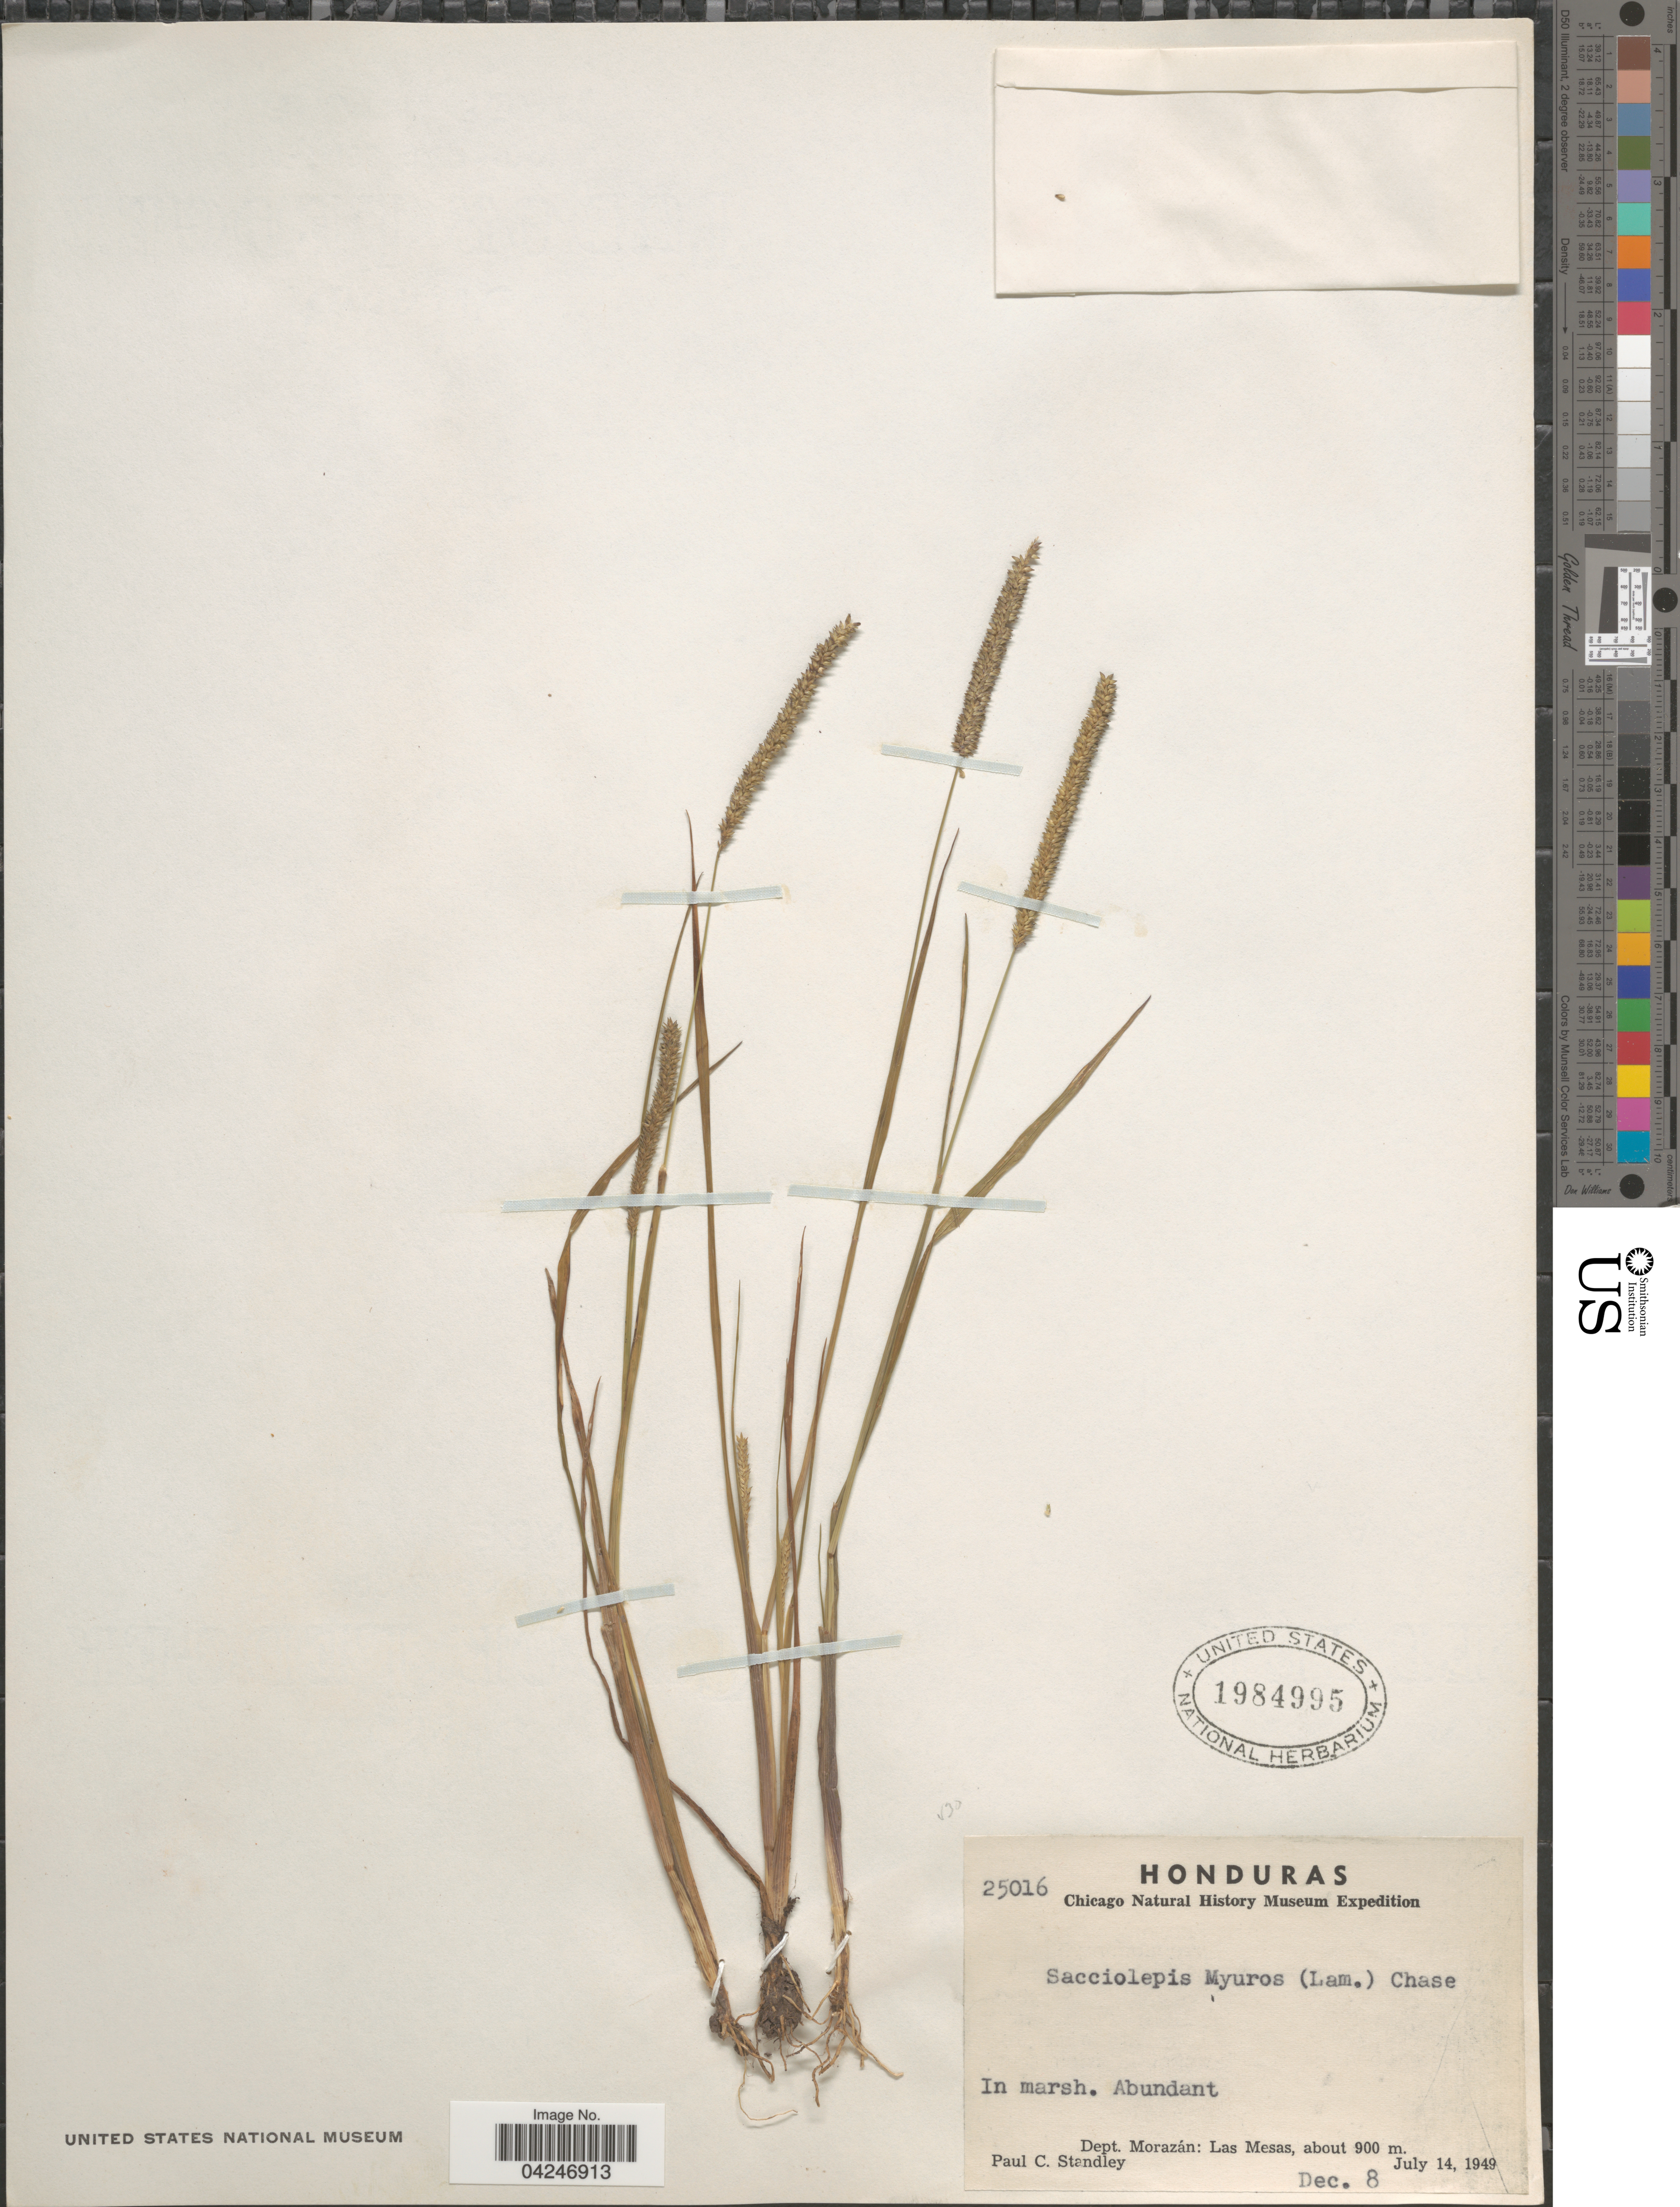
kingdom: Plantae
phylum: Tracheophyta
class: Liliopsida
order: Poales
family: Poaceae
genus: Sacciolepis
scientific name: Sacciolepis myuros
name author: (Lam.) Chase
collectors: P. C. Standley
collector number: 25016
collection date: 1949-07-14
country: Honduras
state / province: Fco. Morazán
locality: Chicago Natural History Museum Expedition. Dept. Morazán: Las Mesas.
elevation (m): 900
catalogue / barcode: US 1984995